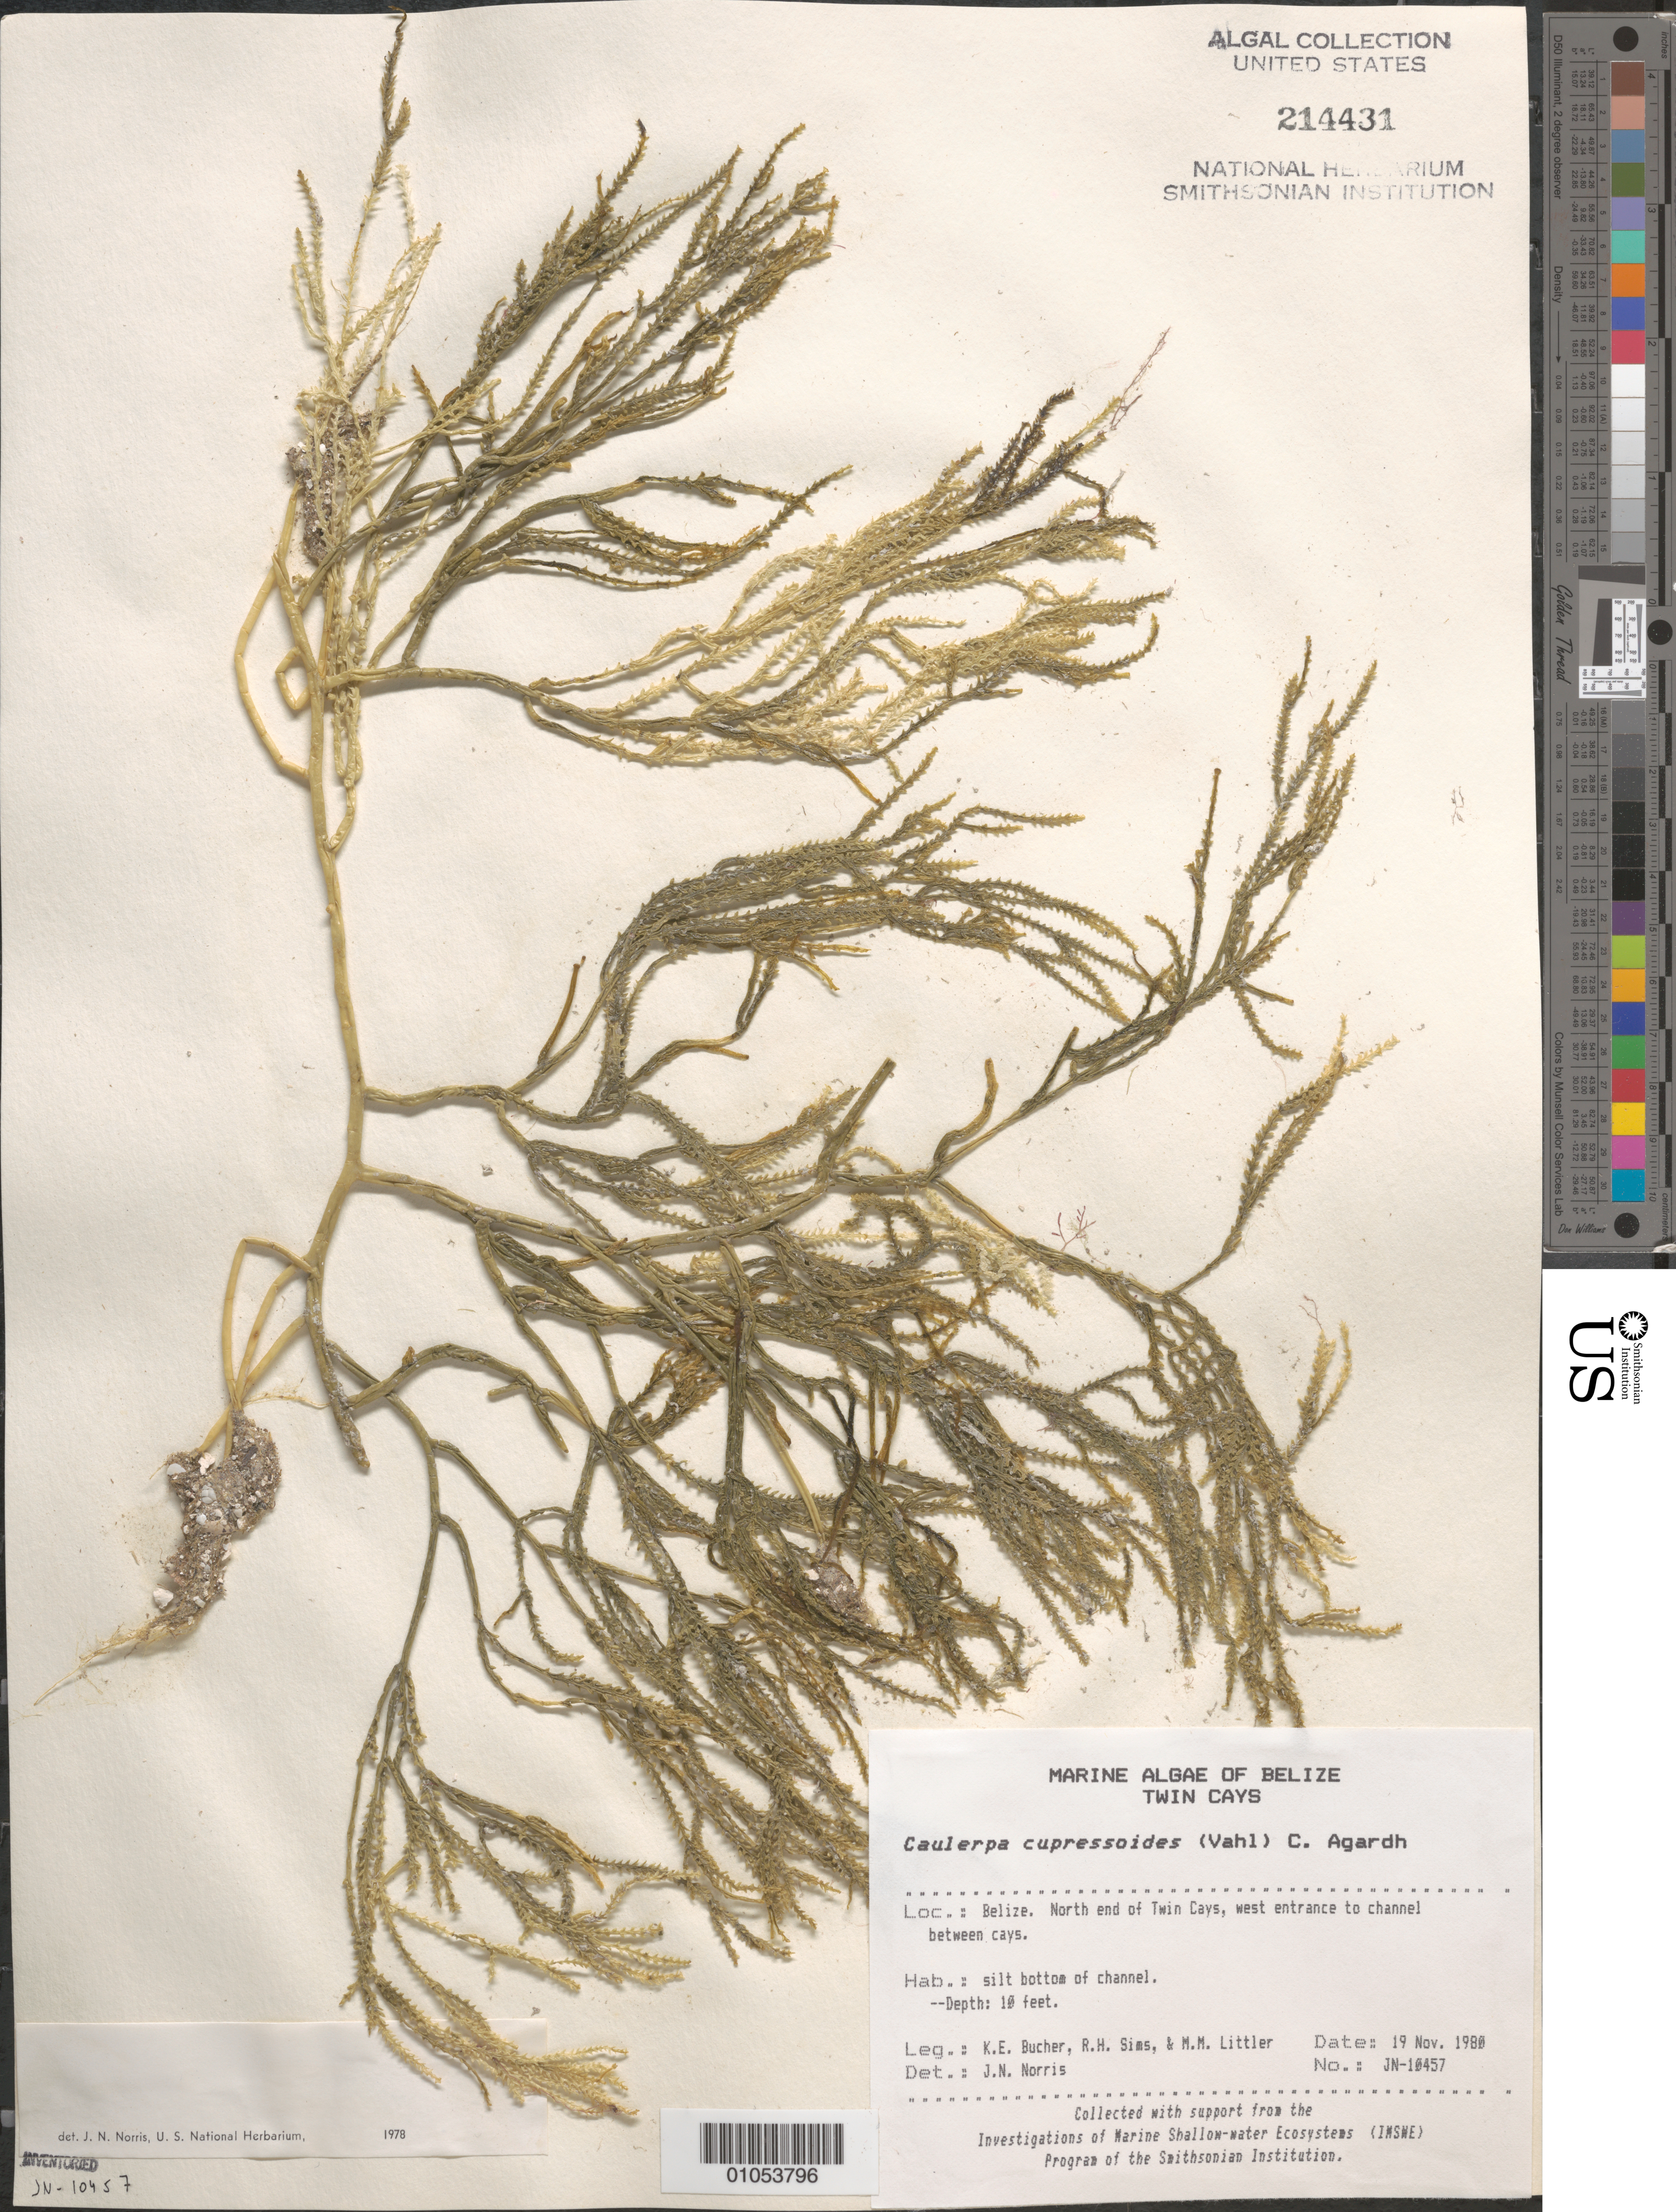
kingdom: Plantae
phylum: Chlorophyta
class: Ulvophyceae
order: Bryopsidales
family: Caulerpaceae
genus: Caulerpa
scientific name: Caulerpa cupressoides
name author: (Vahl) C. Agardh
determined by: Norris, James N.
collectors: K. E. Bucher, R. H. Sims & M. M. Littler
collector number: JN-10457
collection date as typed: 19 Nov 1980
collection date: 1980-11-19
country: Belize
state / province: Stann Creek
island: West Cay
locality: North end of West Cay, west entrance to channel between cays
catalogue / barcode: US 214431